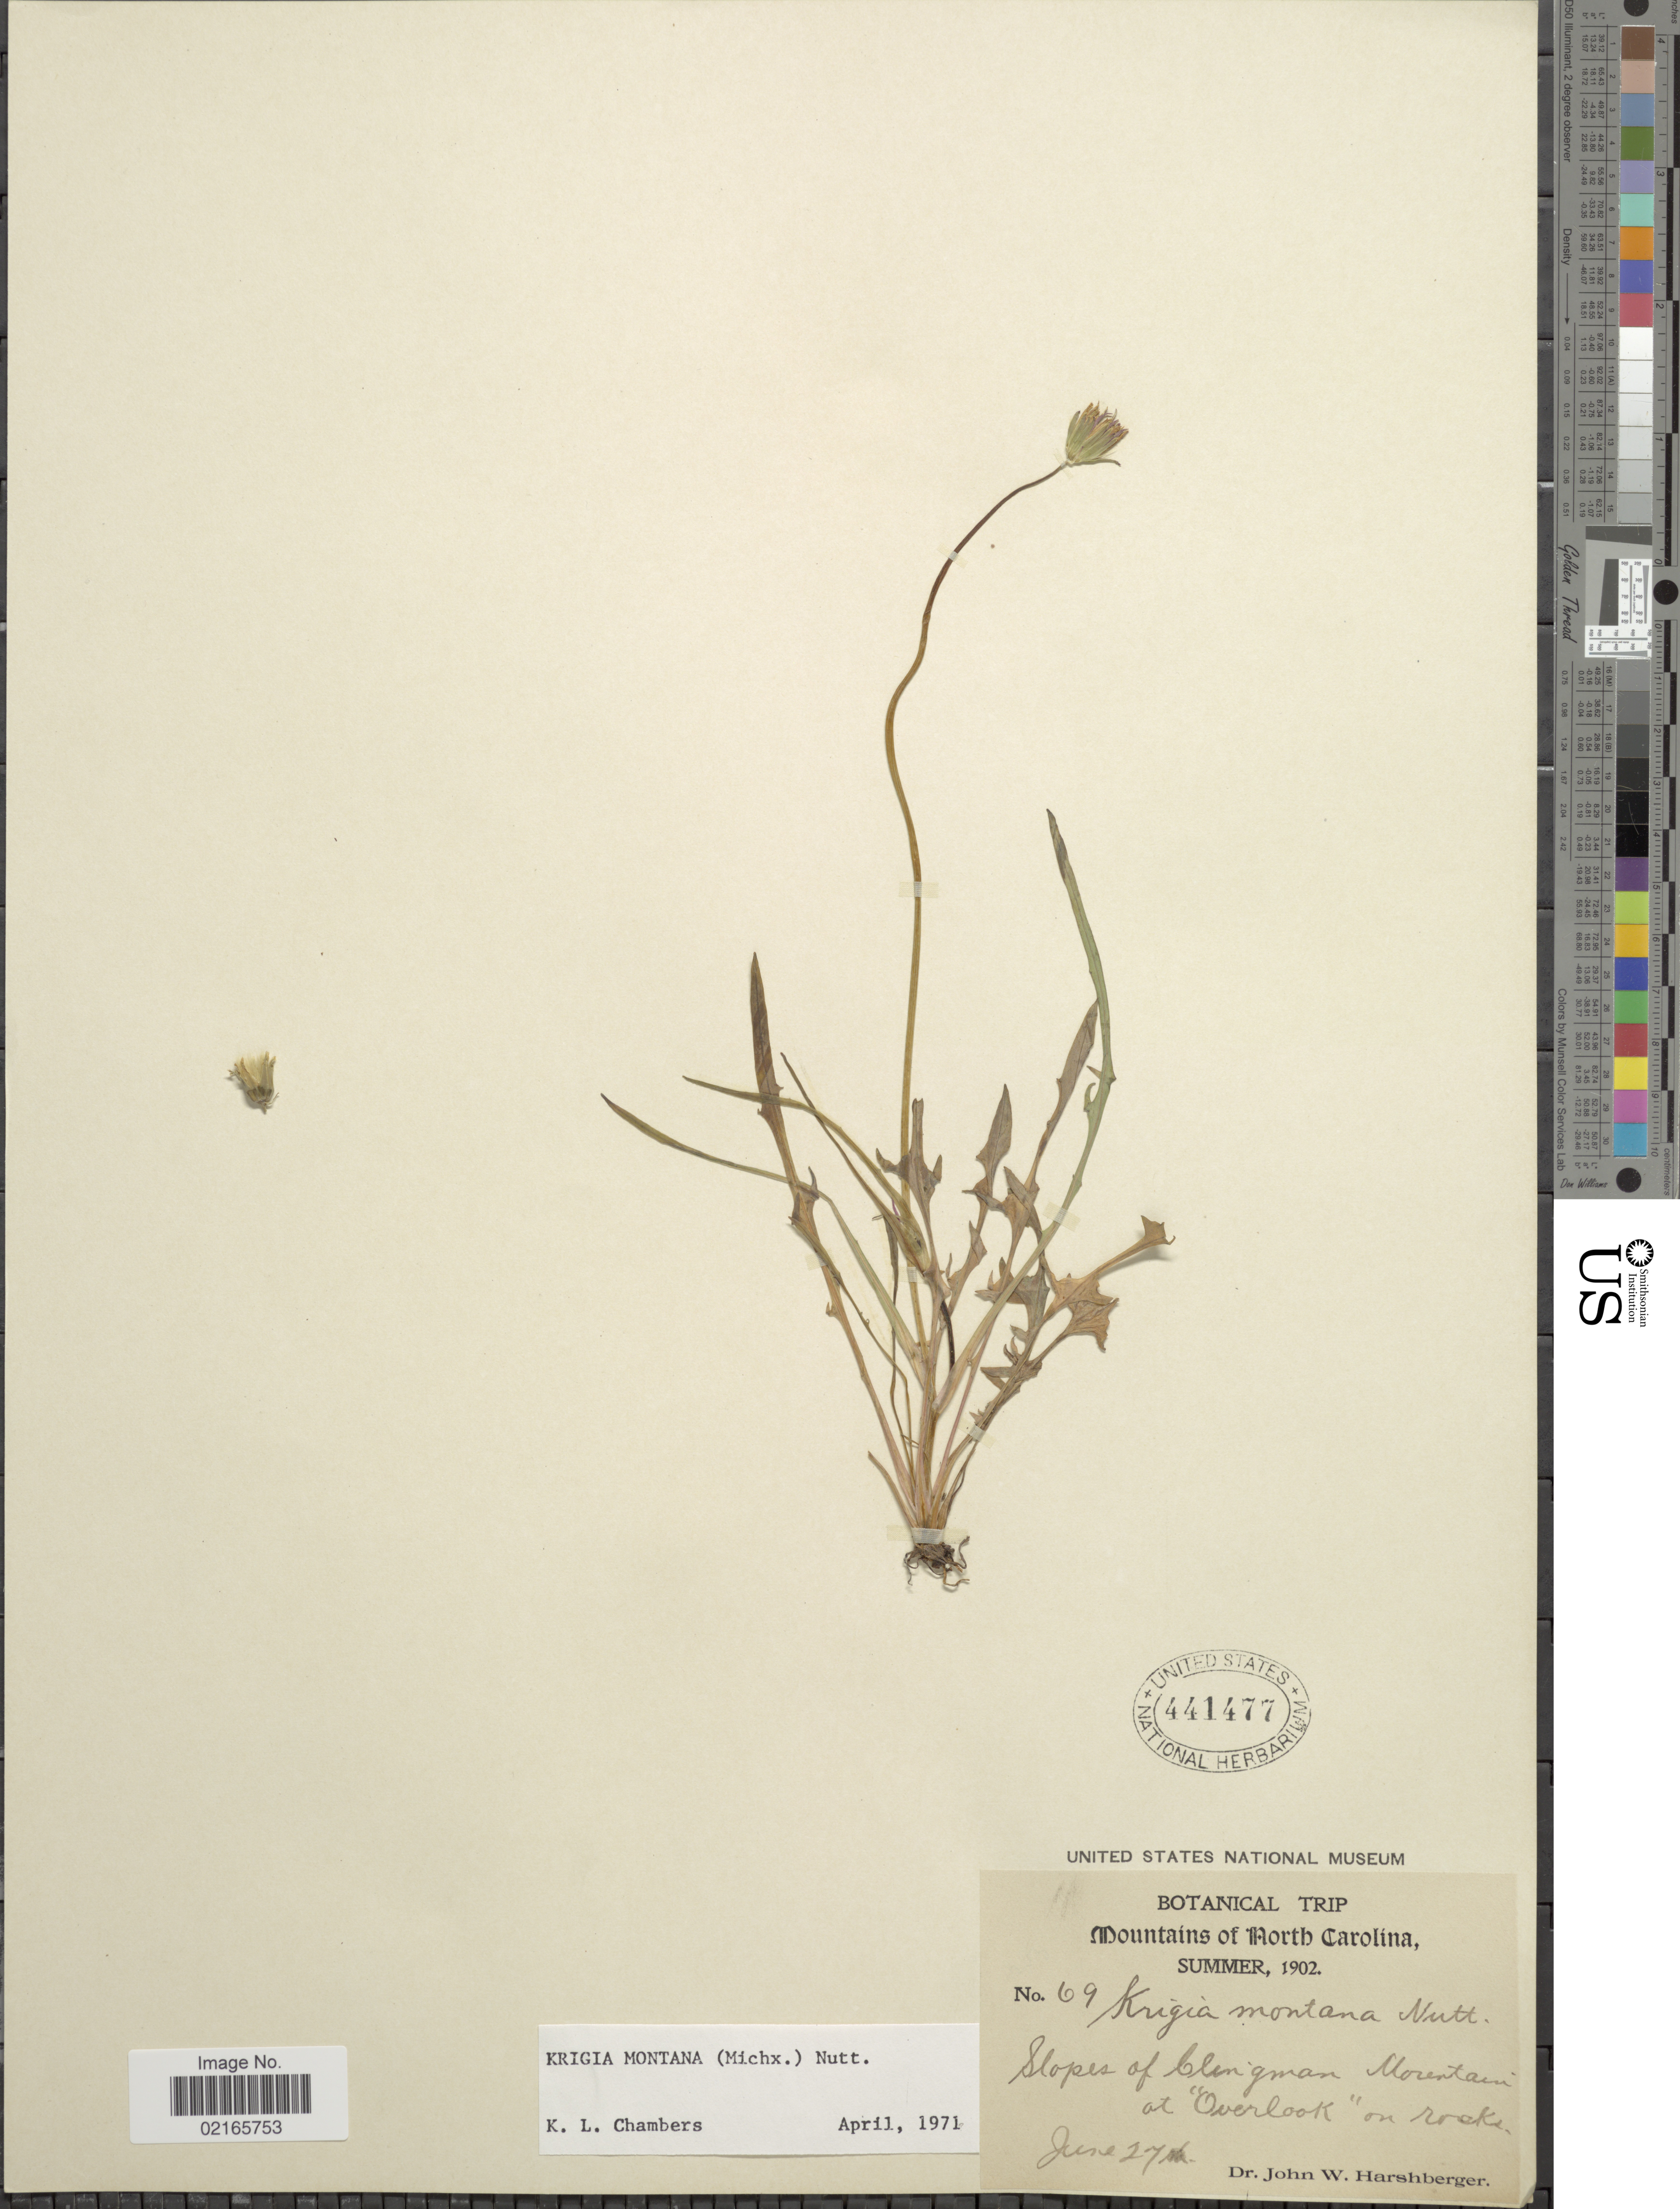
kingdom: Plantae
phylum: Tracheophyta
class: Magnoliopsida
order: Asterales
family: Asteraceae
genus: Krigia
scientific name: Krigia montana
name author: Nutt.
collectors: J. W. Harshberger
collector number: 69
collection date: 1902-06-27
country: United States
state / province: North Carolina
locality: Mountains of North Carolina, slopes of Clingman Mountain, at "Overlook" on rocks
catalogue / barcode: US 441477